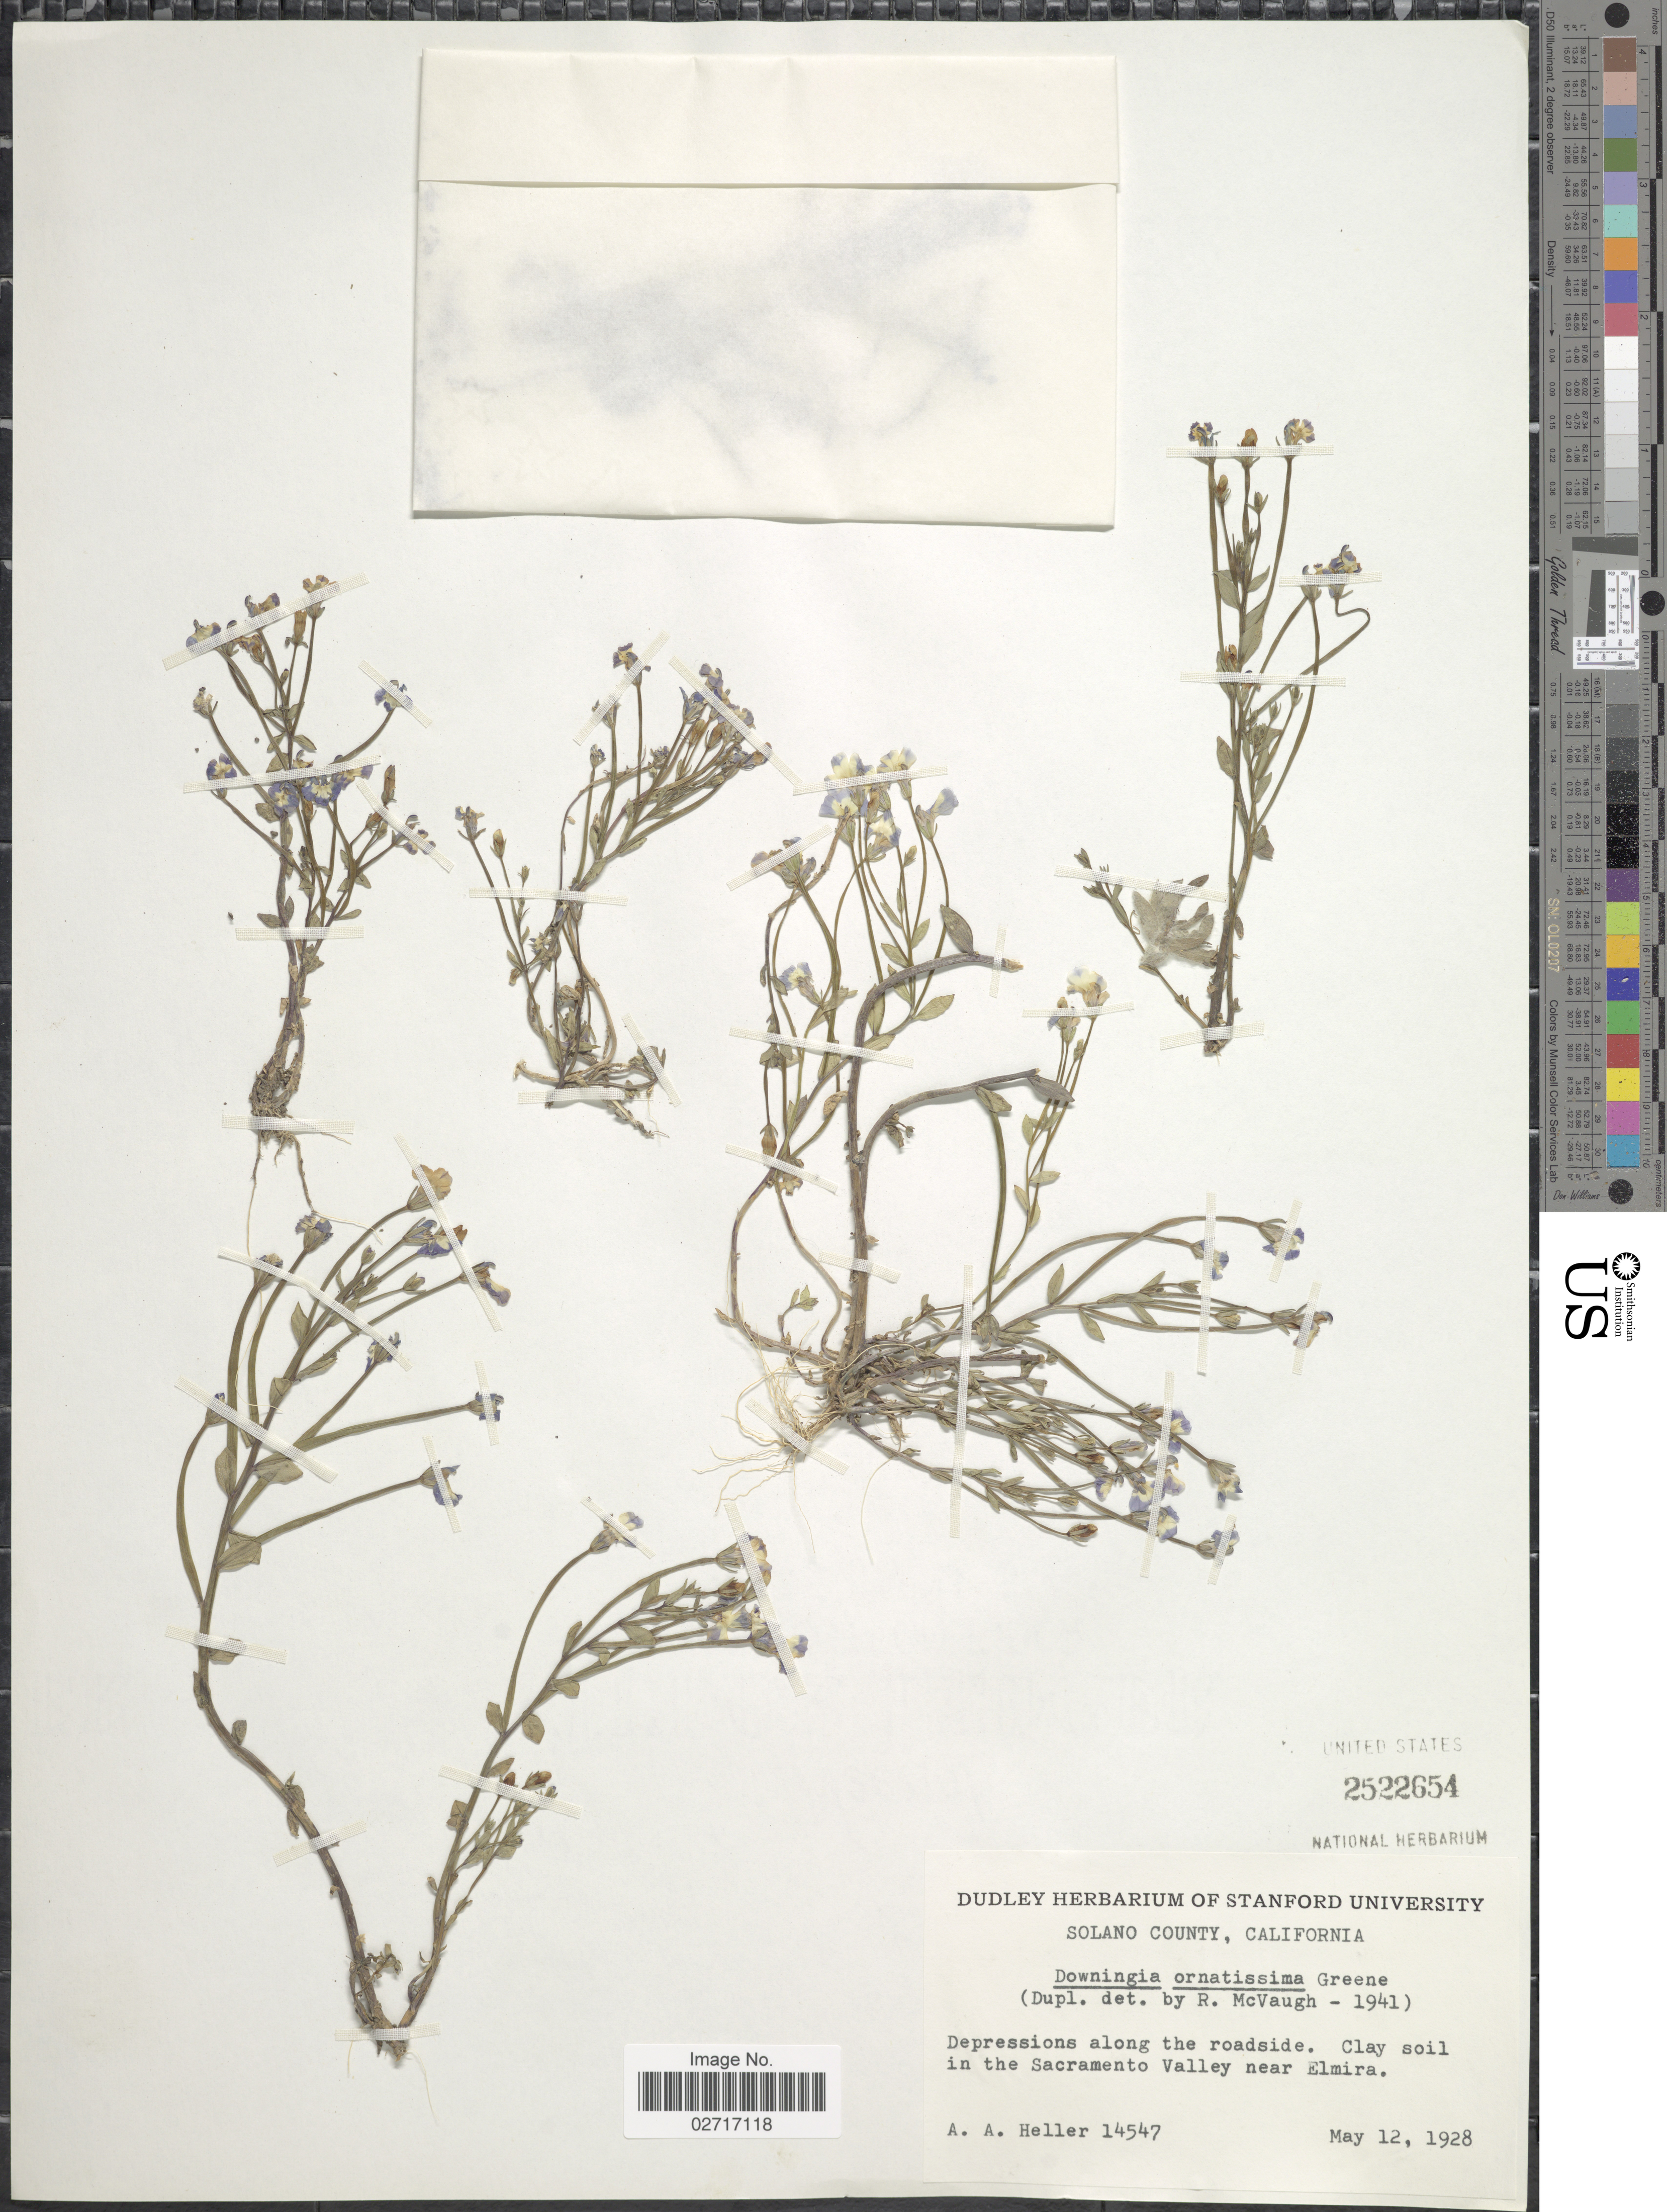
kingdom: Plantae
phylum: Tracheophyta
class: Magnoliopsida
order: Asterales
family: Campanulaceae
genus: Downingia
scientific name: Downingia ornatissima var. ornatissima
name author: Greene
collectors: A. A. Heller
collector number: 14547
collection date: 1928-05-12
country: United States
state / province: California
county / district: Solano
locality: Solano County. Depressions along the roadside. Clay soil in the Sacramento Valley near Elmira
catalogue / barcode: US 2522654